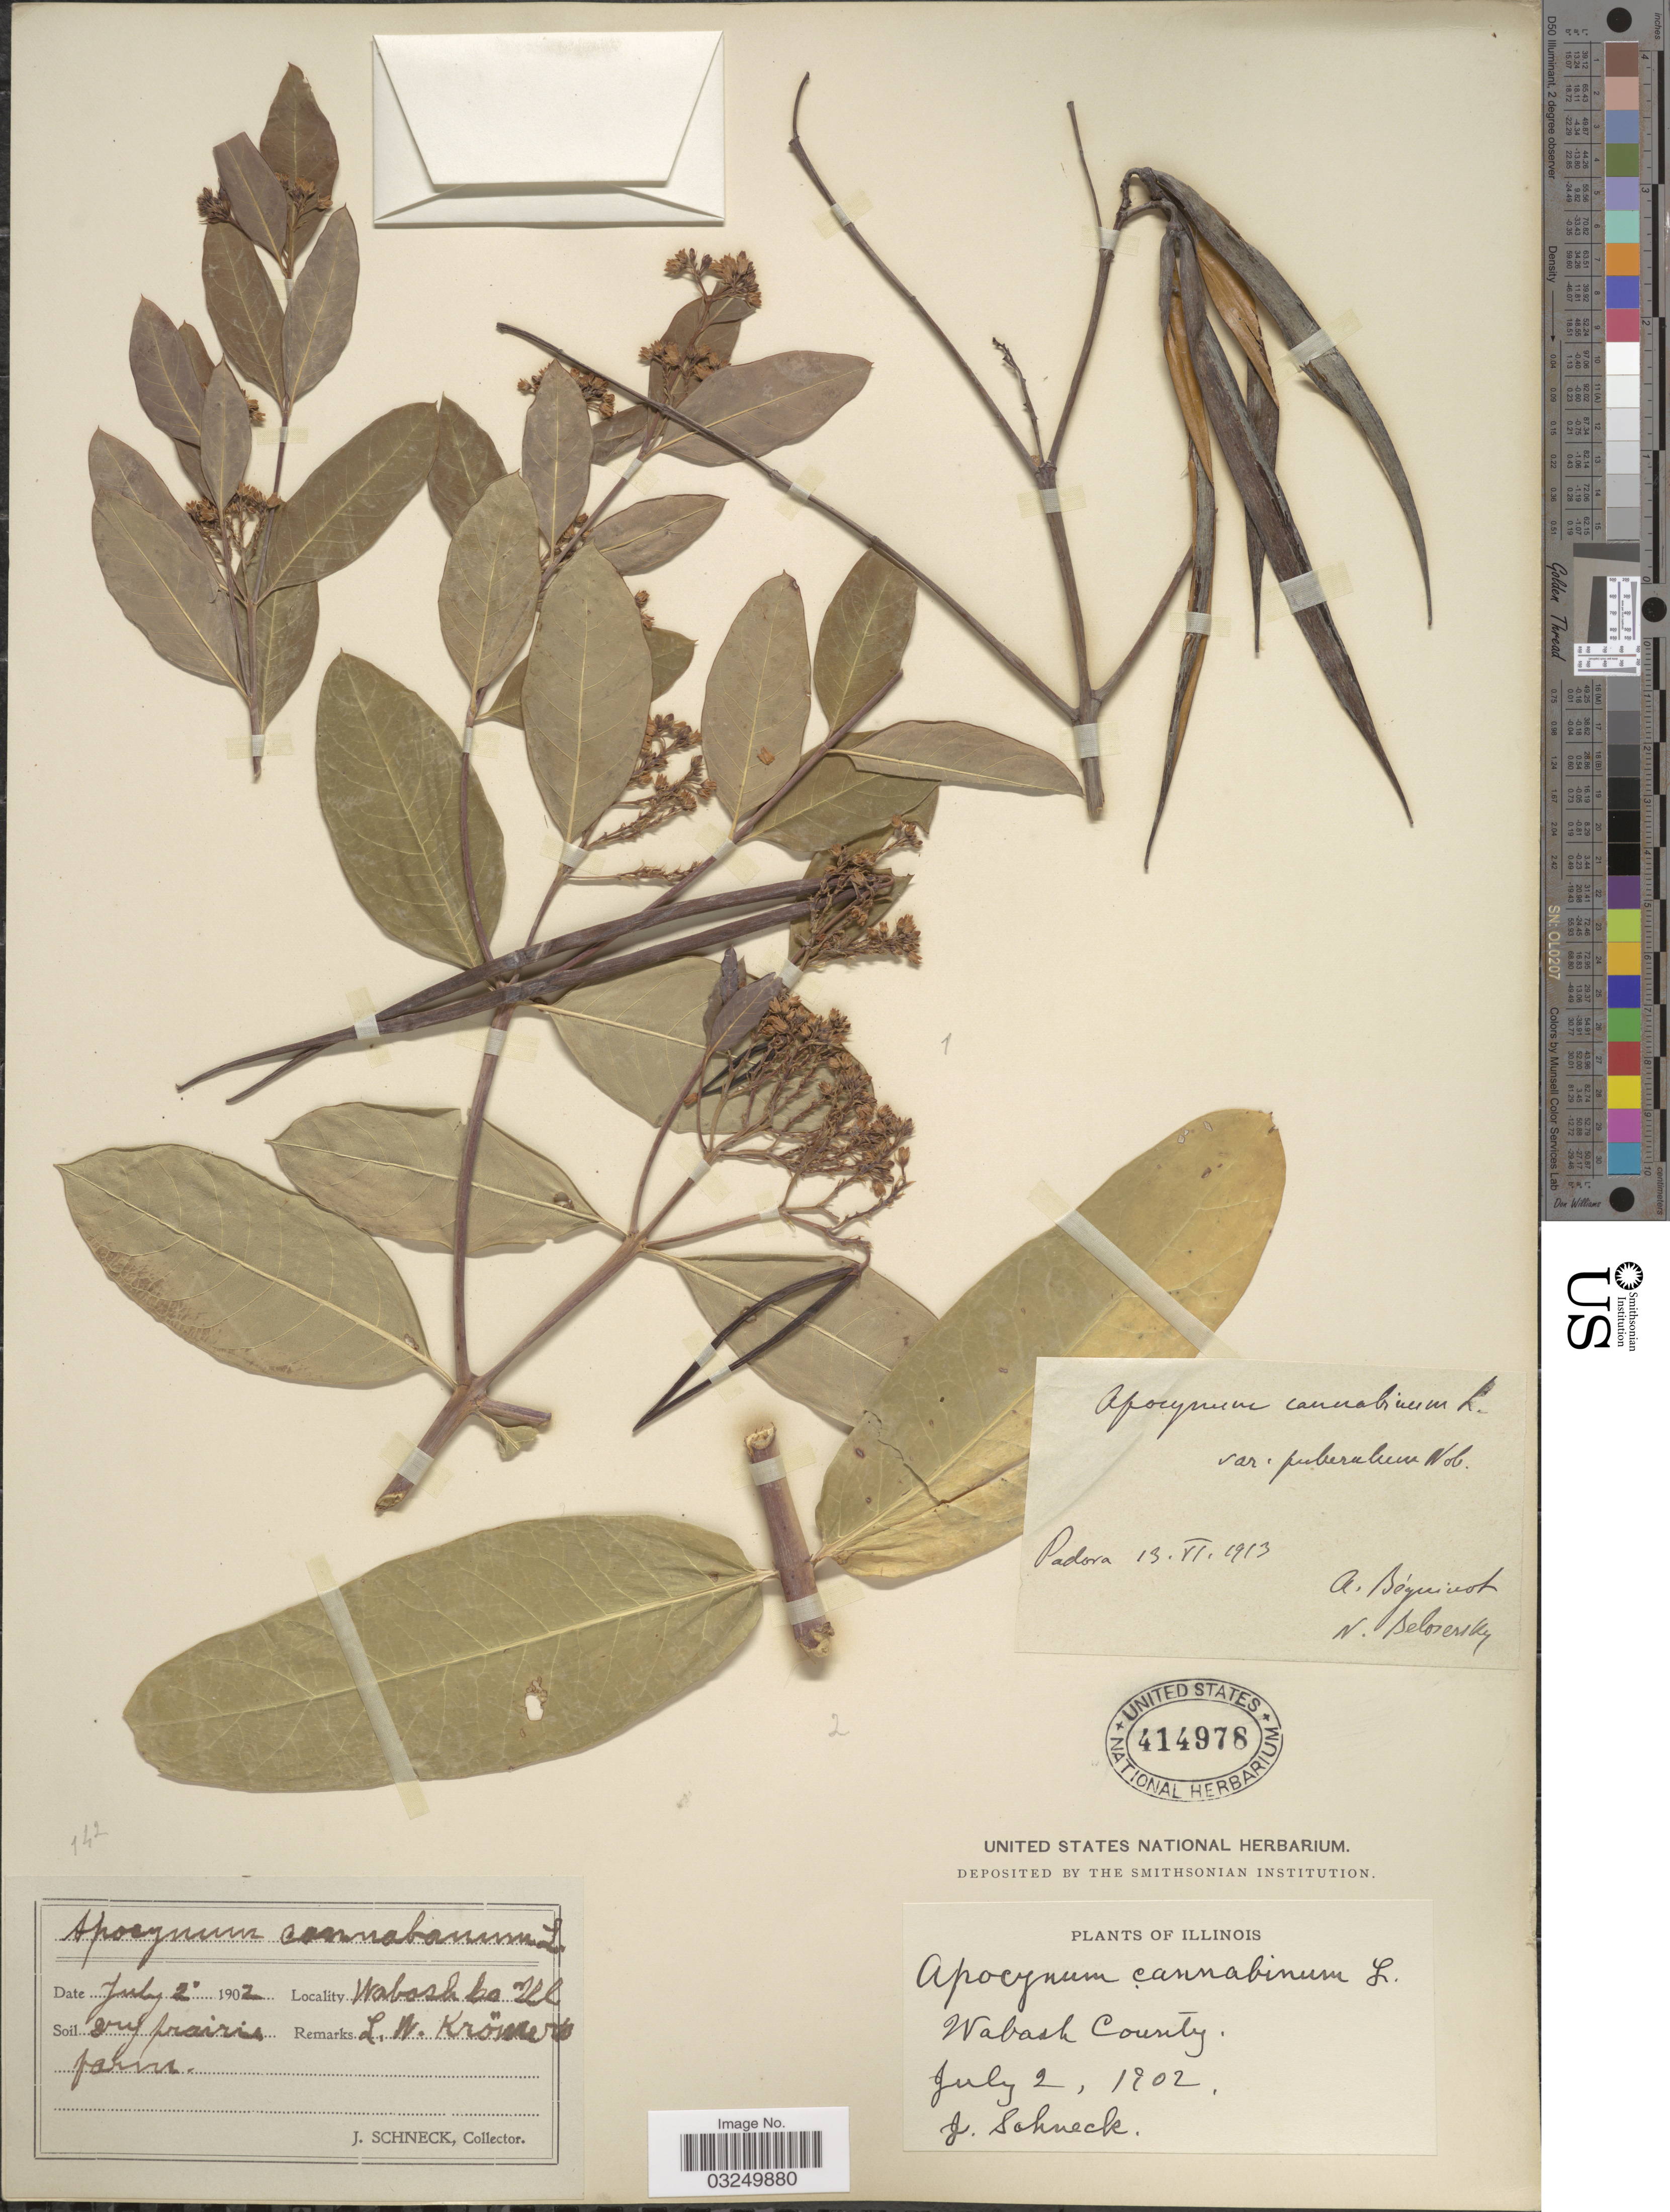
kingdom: Plantae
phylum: Tracheophyta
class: Magnoliopsida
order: Gentianales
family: Apocynaceae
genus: Apocynum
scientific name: Apocynum cannabinum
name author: L.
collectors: J. Schneck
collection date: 1902-07-02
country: United States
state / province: Illinois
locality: Wabash County.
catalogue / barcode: US 414978